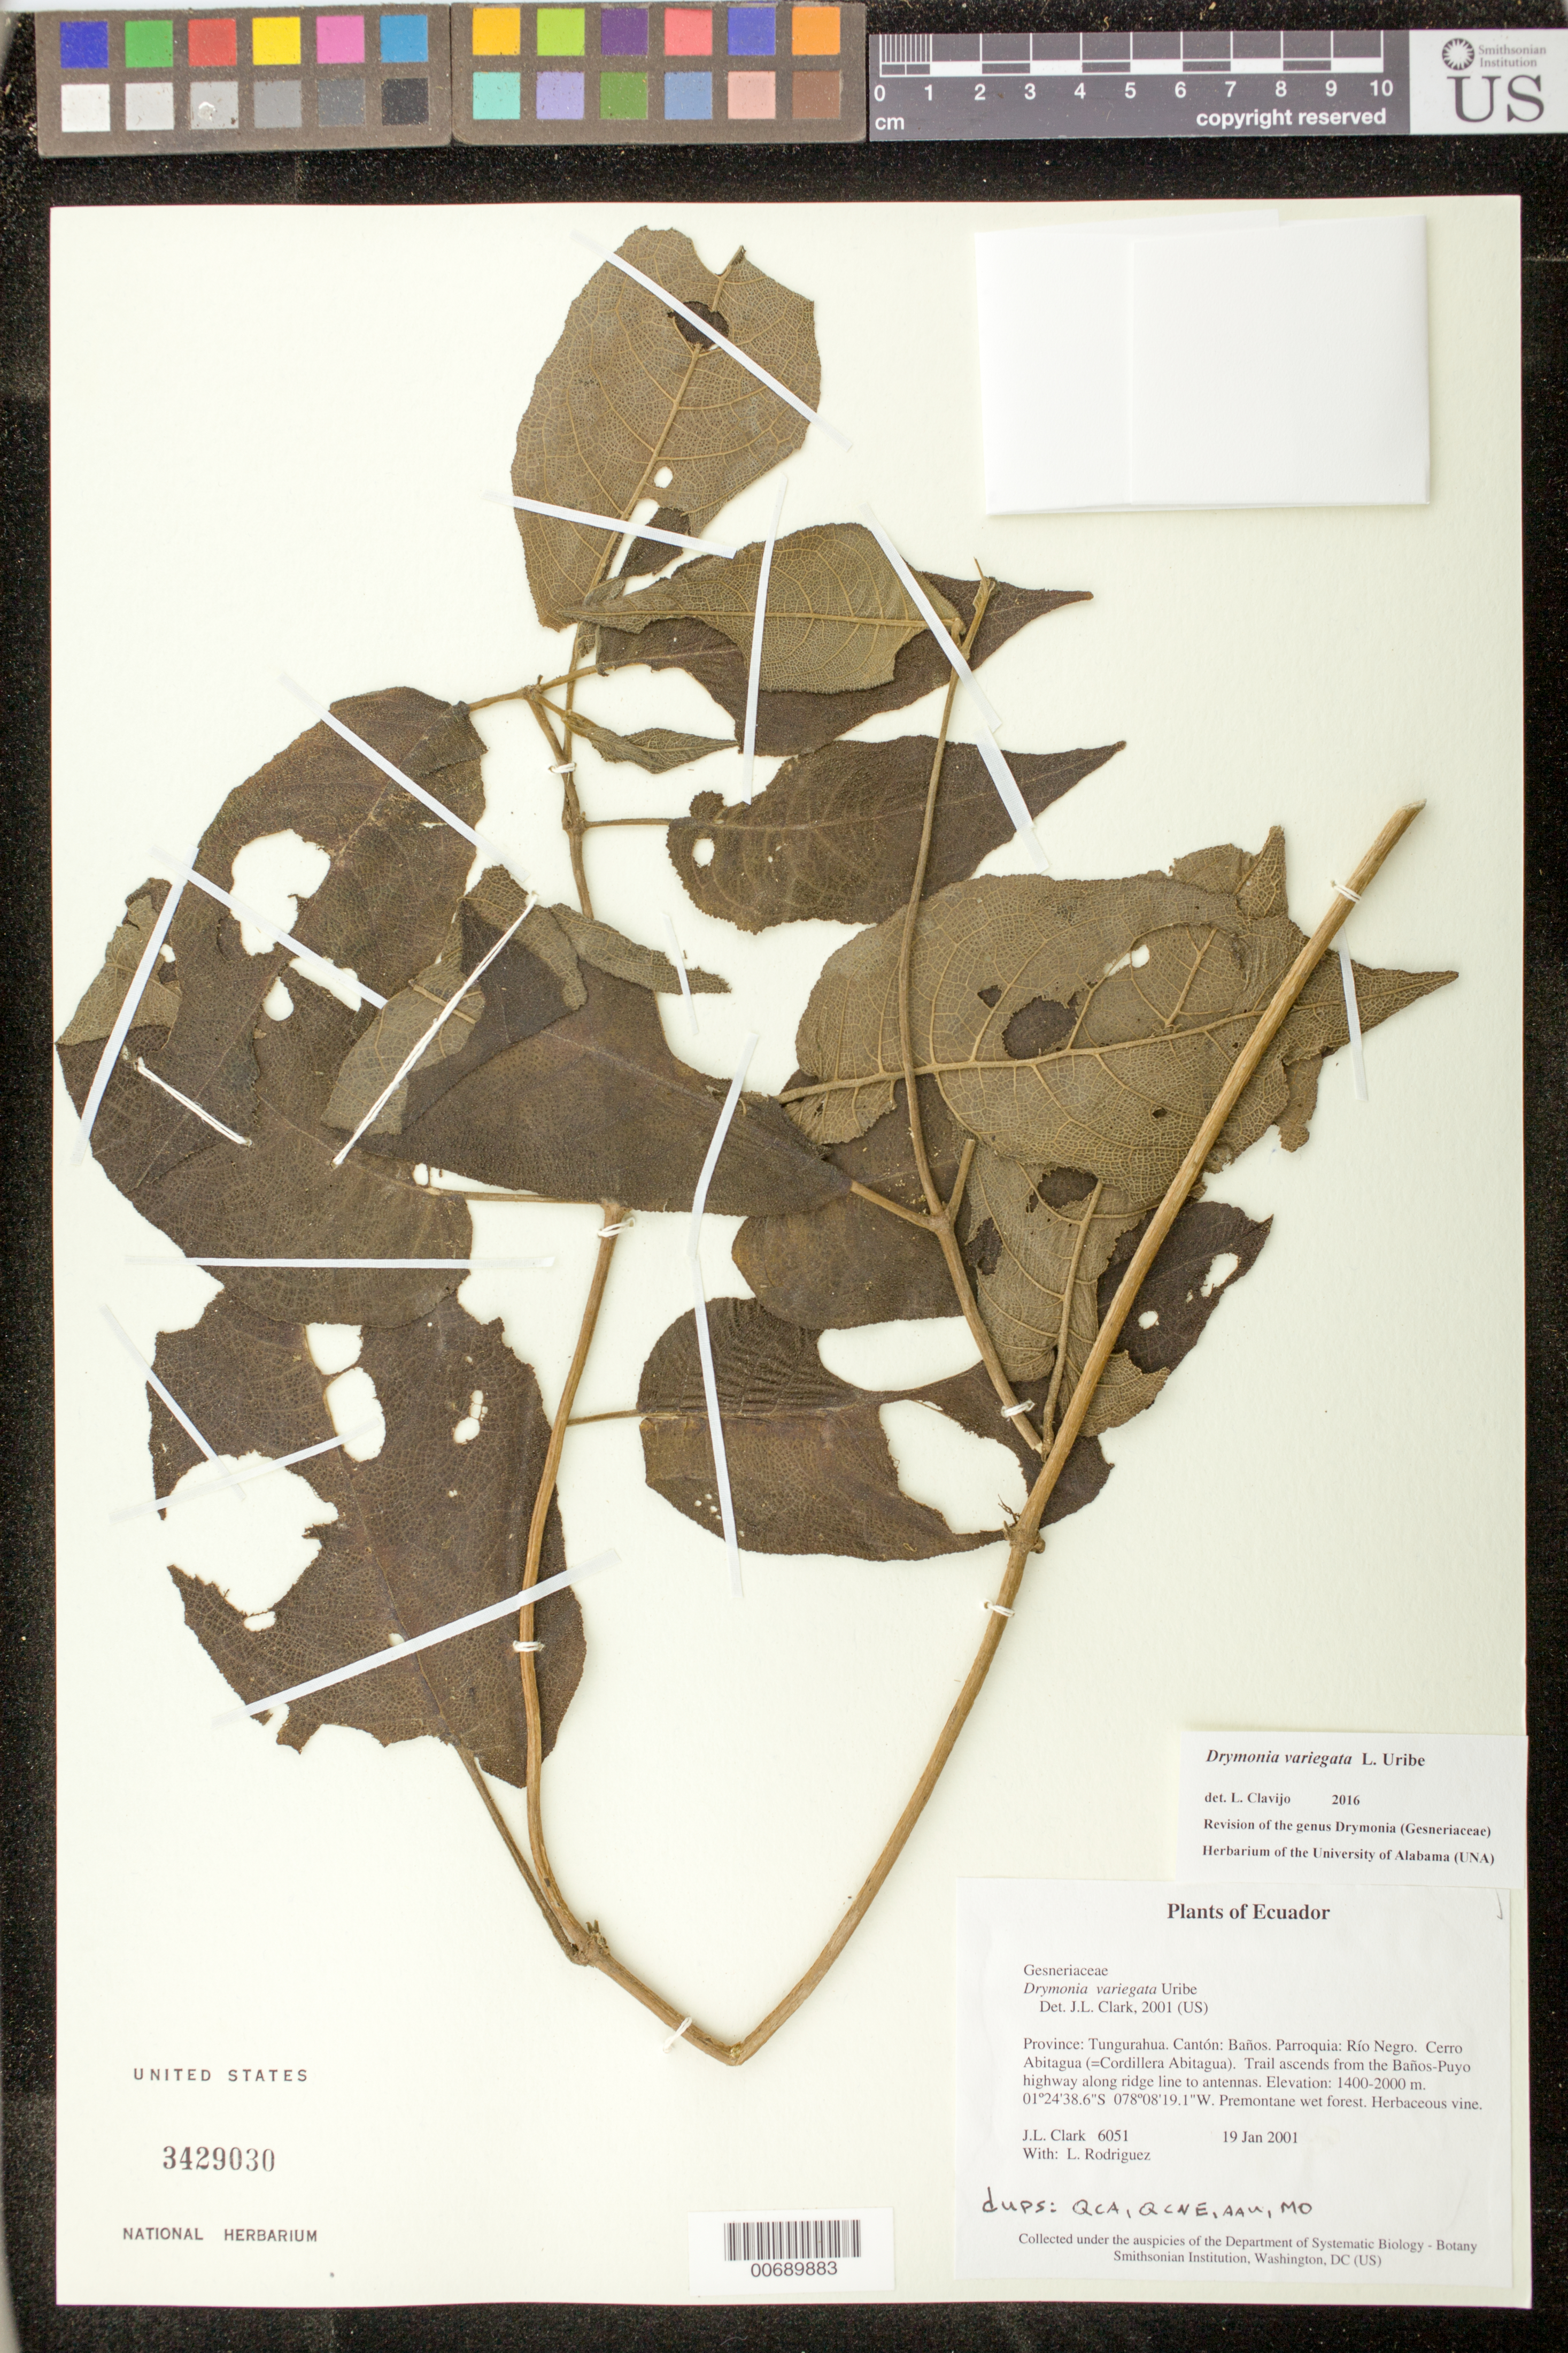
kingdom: Plantae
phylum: Tracheophyta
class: Magnoliopsida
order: Lamiales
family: Gesneriaceae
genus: Drymonia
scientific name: Drymonia variegata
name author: L. Uribe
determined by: Clark, J. L., (SEL), The Marie Selby Botanical Garden (UNITED STATES)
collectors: J. L. Clark & L. Rodriguez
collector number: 06051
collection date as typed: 19 Jan 2001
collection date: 2001-01-19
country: Ecuador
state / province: Tungurahua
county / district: Baños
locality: Parroquia: Río Negro. Cerro Abitagua (=Cordillera Abitagua). Trail ascends from the Baños-Puyo highway along ridge line to antennas.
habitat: Premontane wet forest.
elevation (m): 1400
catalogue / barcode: US 3429030